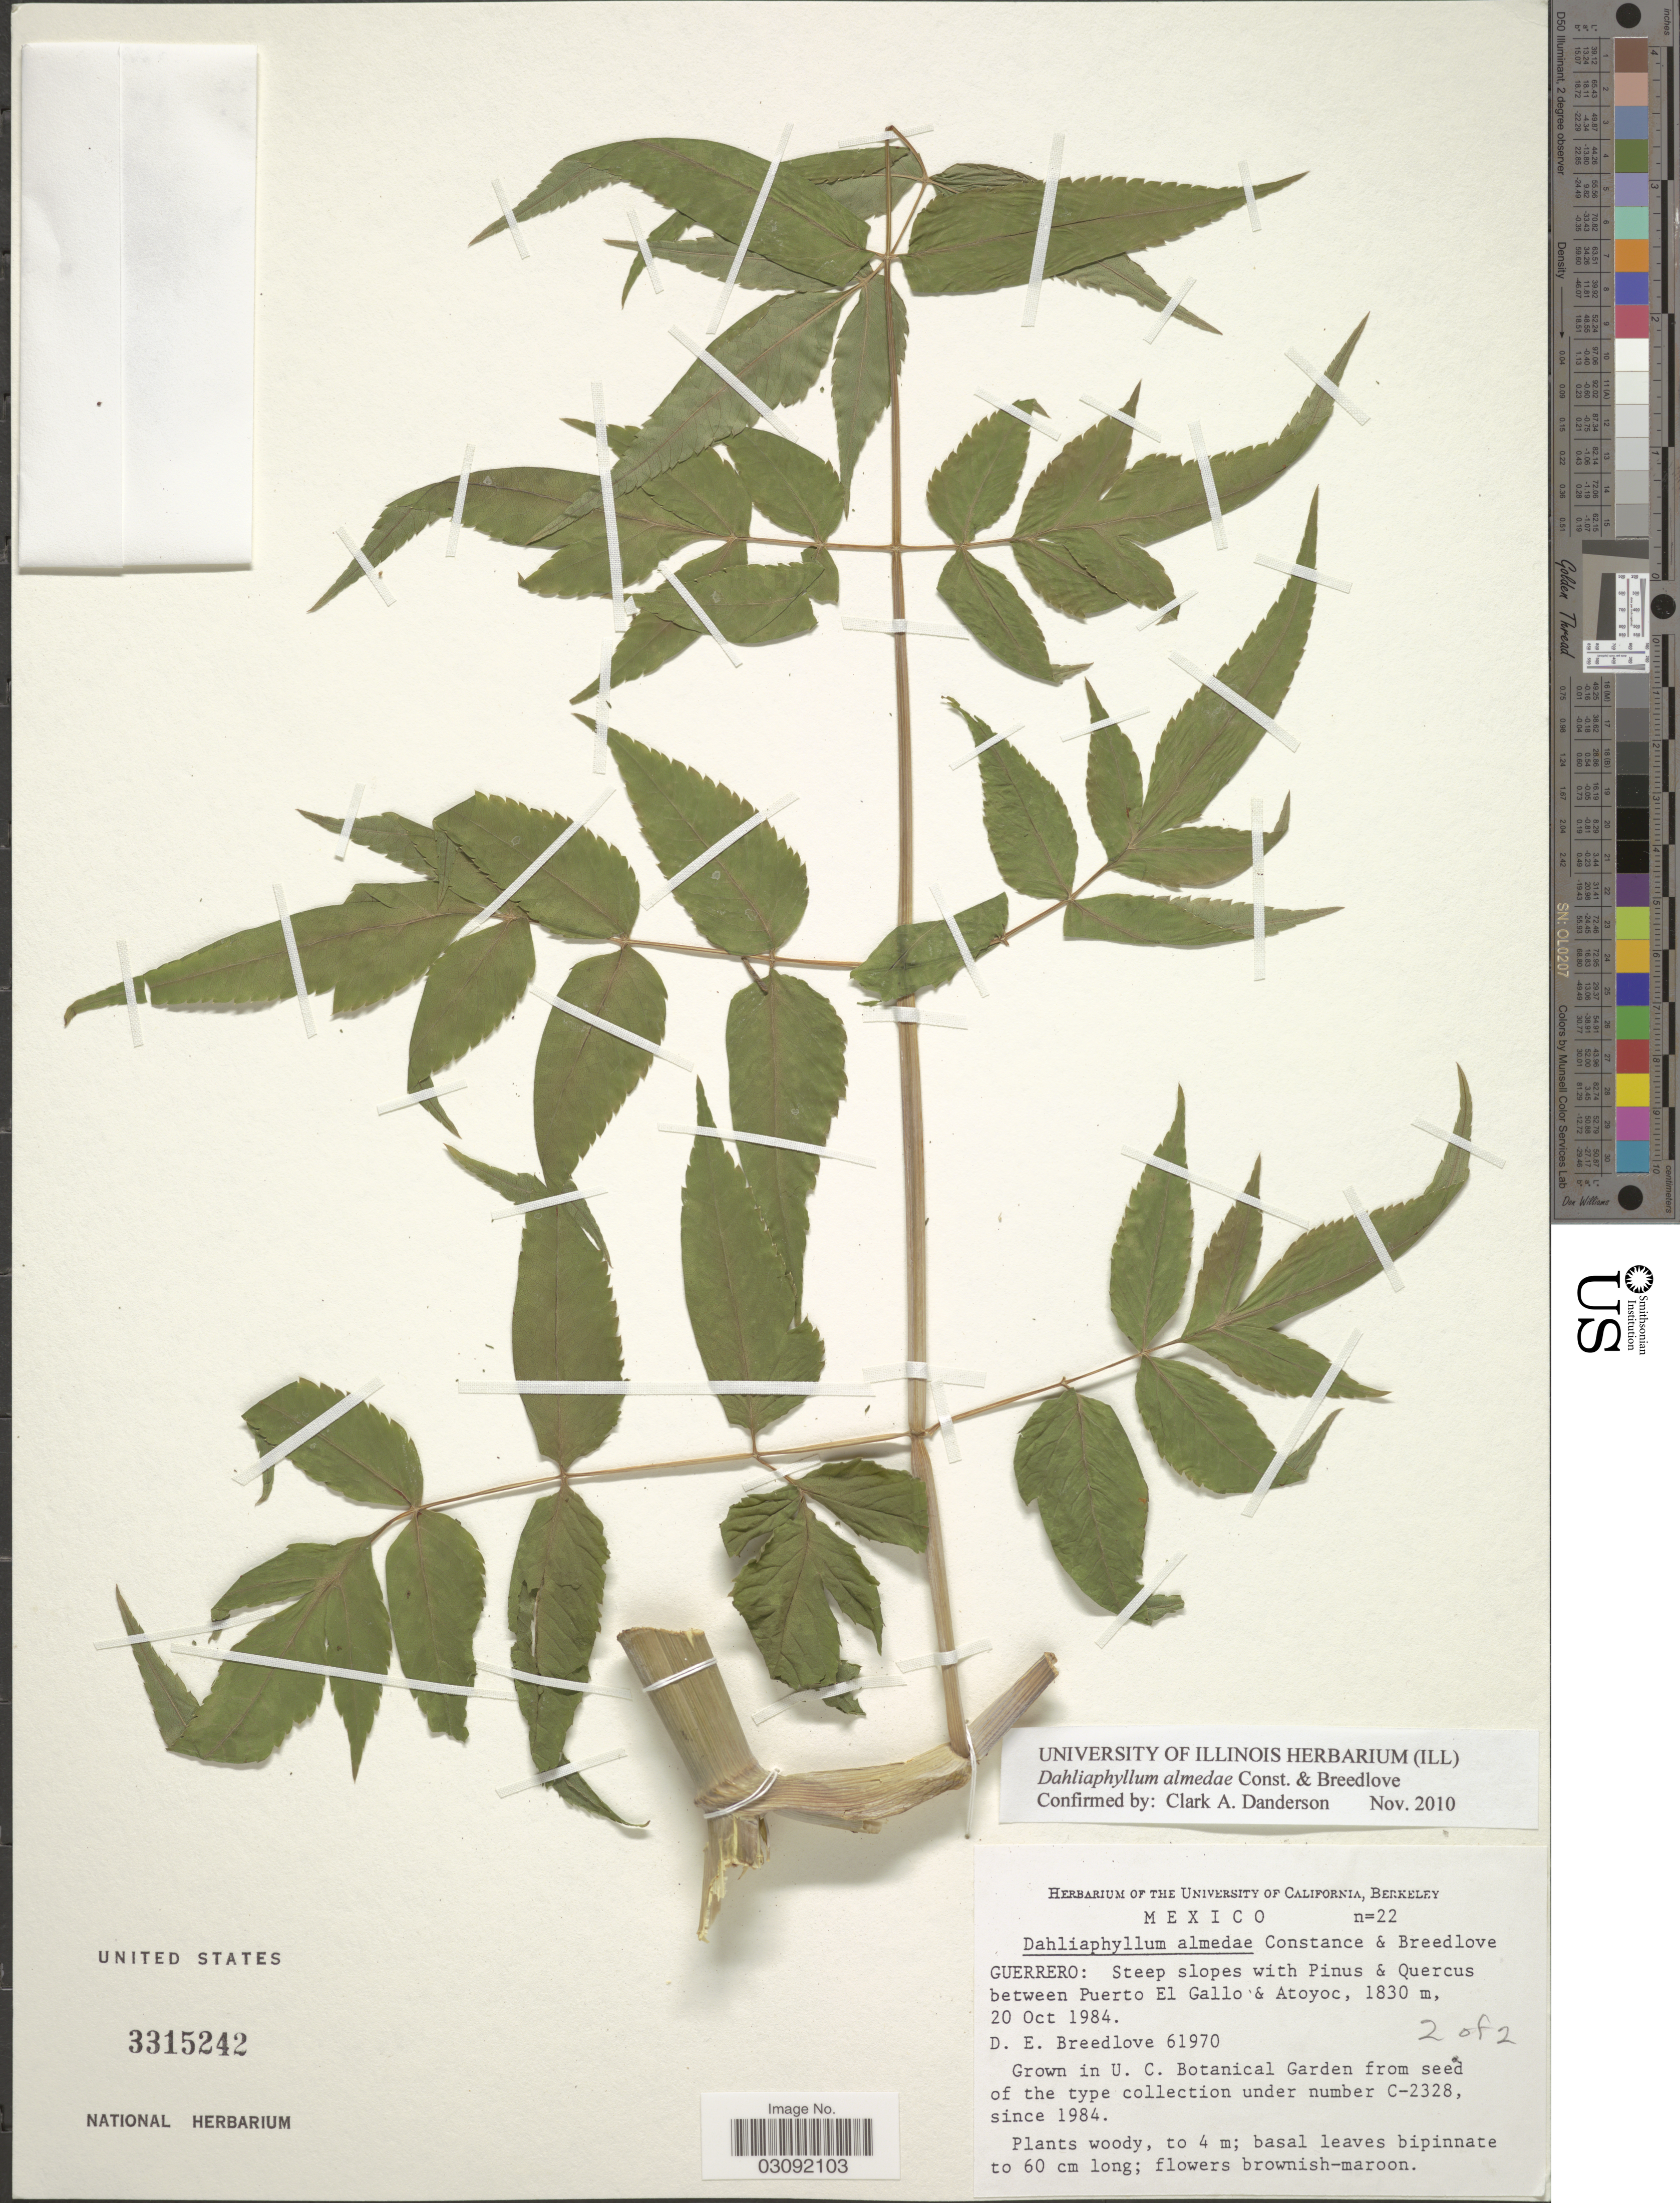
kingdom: Plantae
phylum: Tracheophyta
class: Magnoliopsida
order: Apiales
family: Apiaceae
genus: Dahliaphyllum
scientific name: Dahliaphyllum almedae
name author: Constance & Breedlove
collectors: D. E. Breedlove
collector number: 61970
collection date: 1984-10-20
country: Mexico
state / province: Guerrero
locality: Between Puerto El Gallo & Atoyoc.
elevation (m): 1830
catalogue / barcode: US 3315242